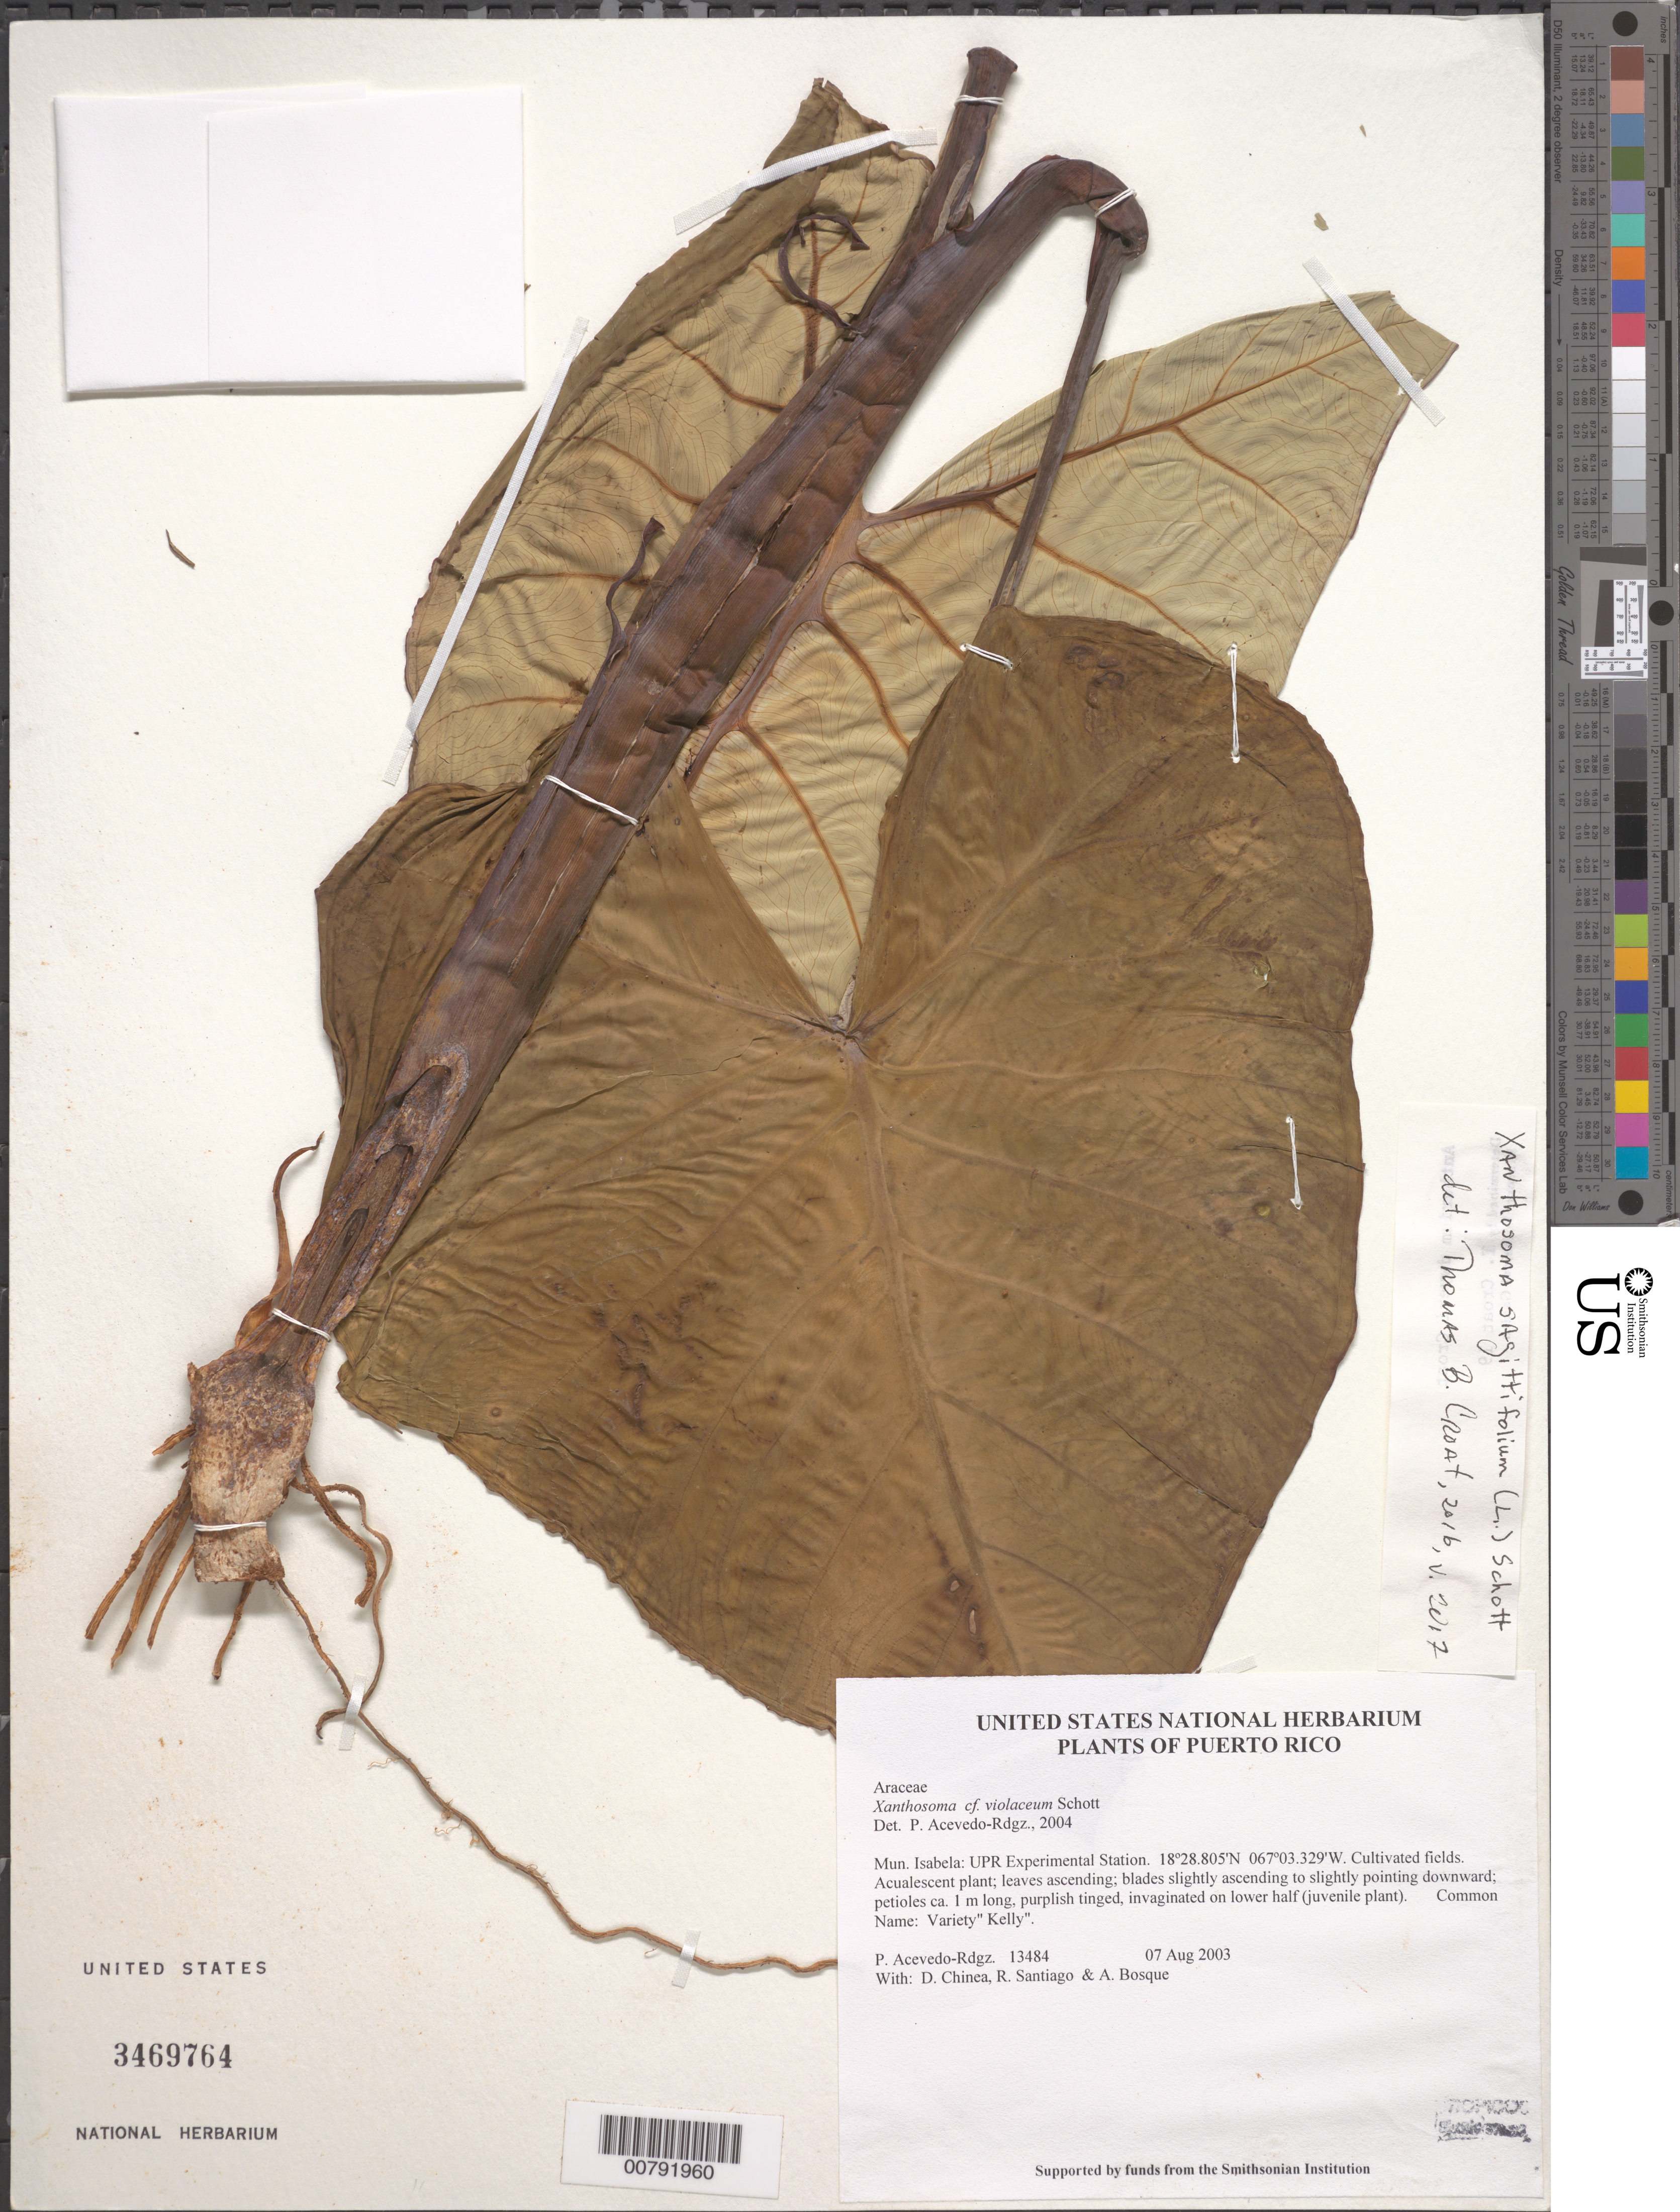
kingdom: Plantae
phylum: Tracheophyta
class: Liliopsida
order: Alismatales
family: Araceae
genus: Xanthosoma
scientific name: Xanthosoma sagittifolium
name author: (L.) Schott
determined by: Croat, Thomas B., Missouri Botanical Garden (MO)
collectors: P. Acevedo-Rodr., D. Chinea, R. Santiago & A. Bosque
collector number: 13484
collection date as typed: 07 Aug 2003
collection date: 2003-08-07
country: Puerto Rico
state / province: Isabela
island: Puerto Rico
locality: Mun. Isabela: UPR Experimental Station.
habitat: Cultivated fields.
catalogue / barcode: US 3469764